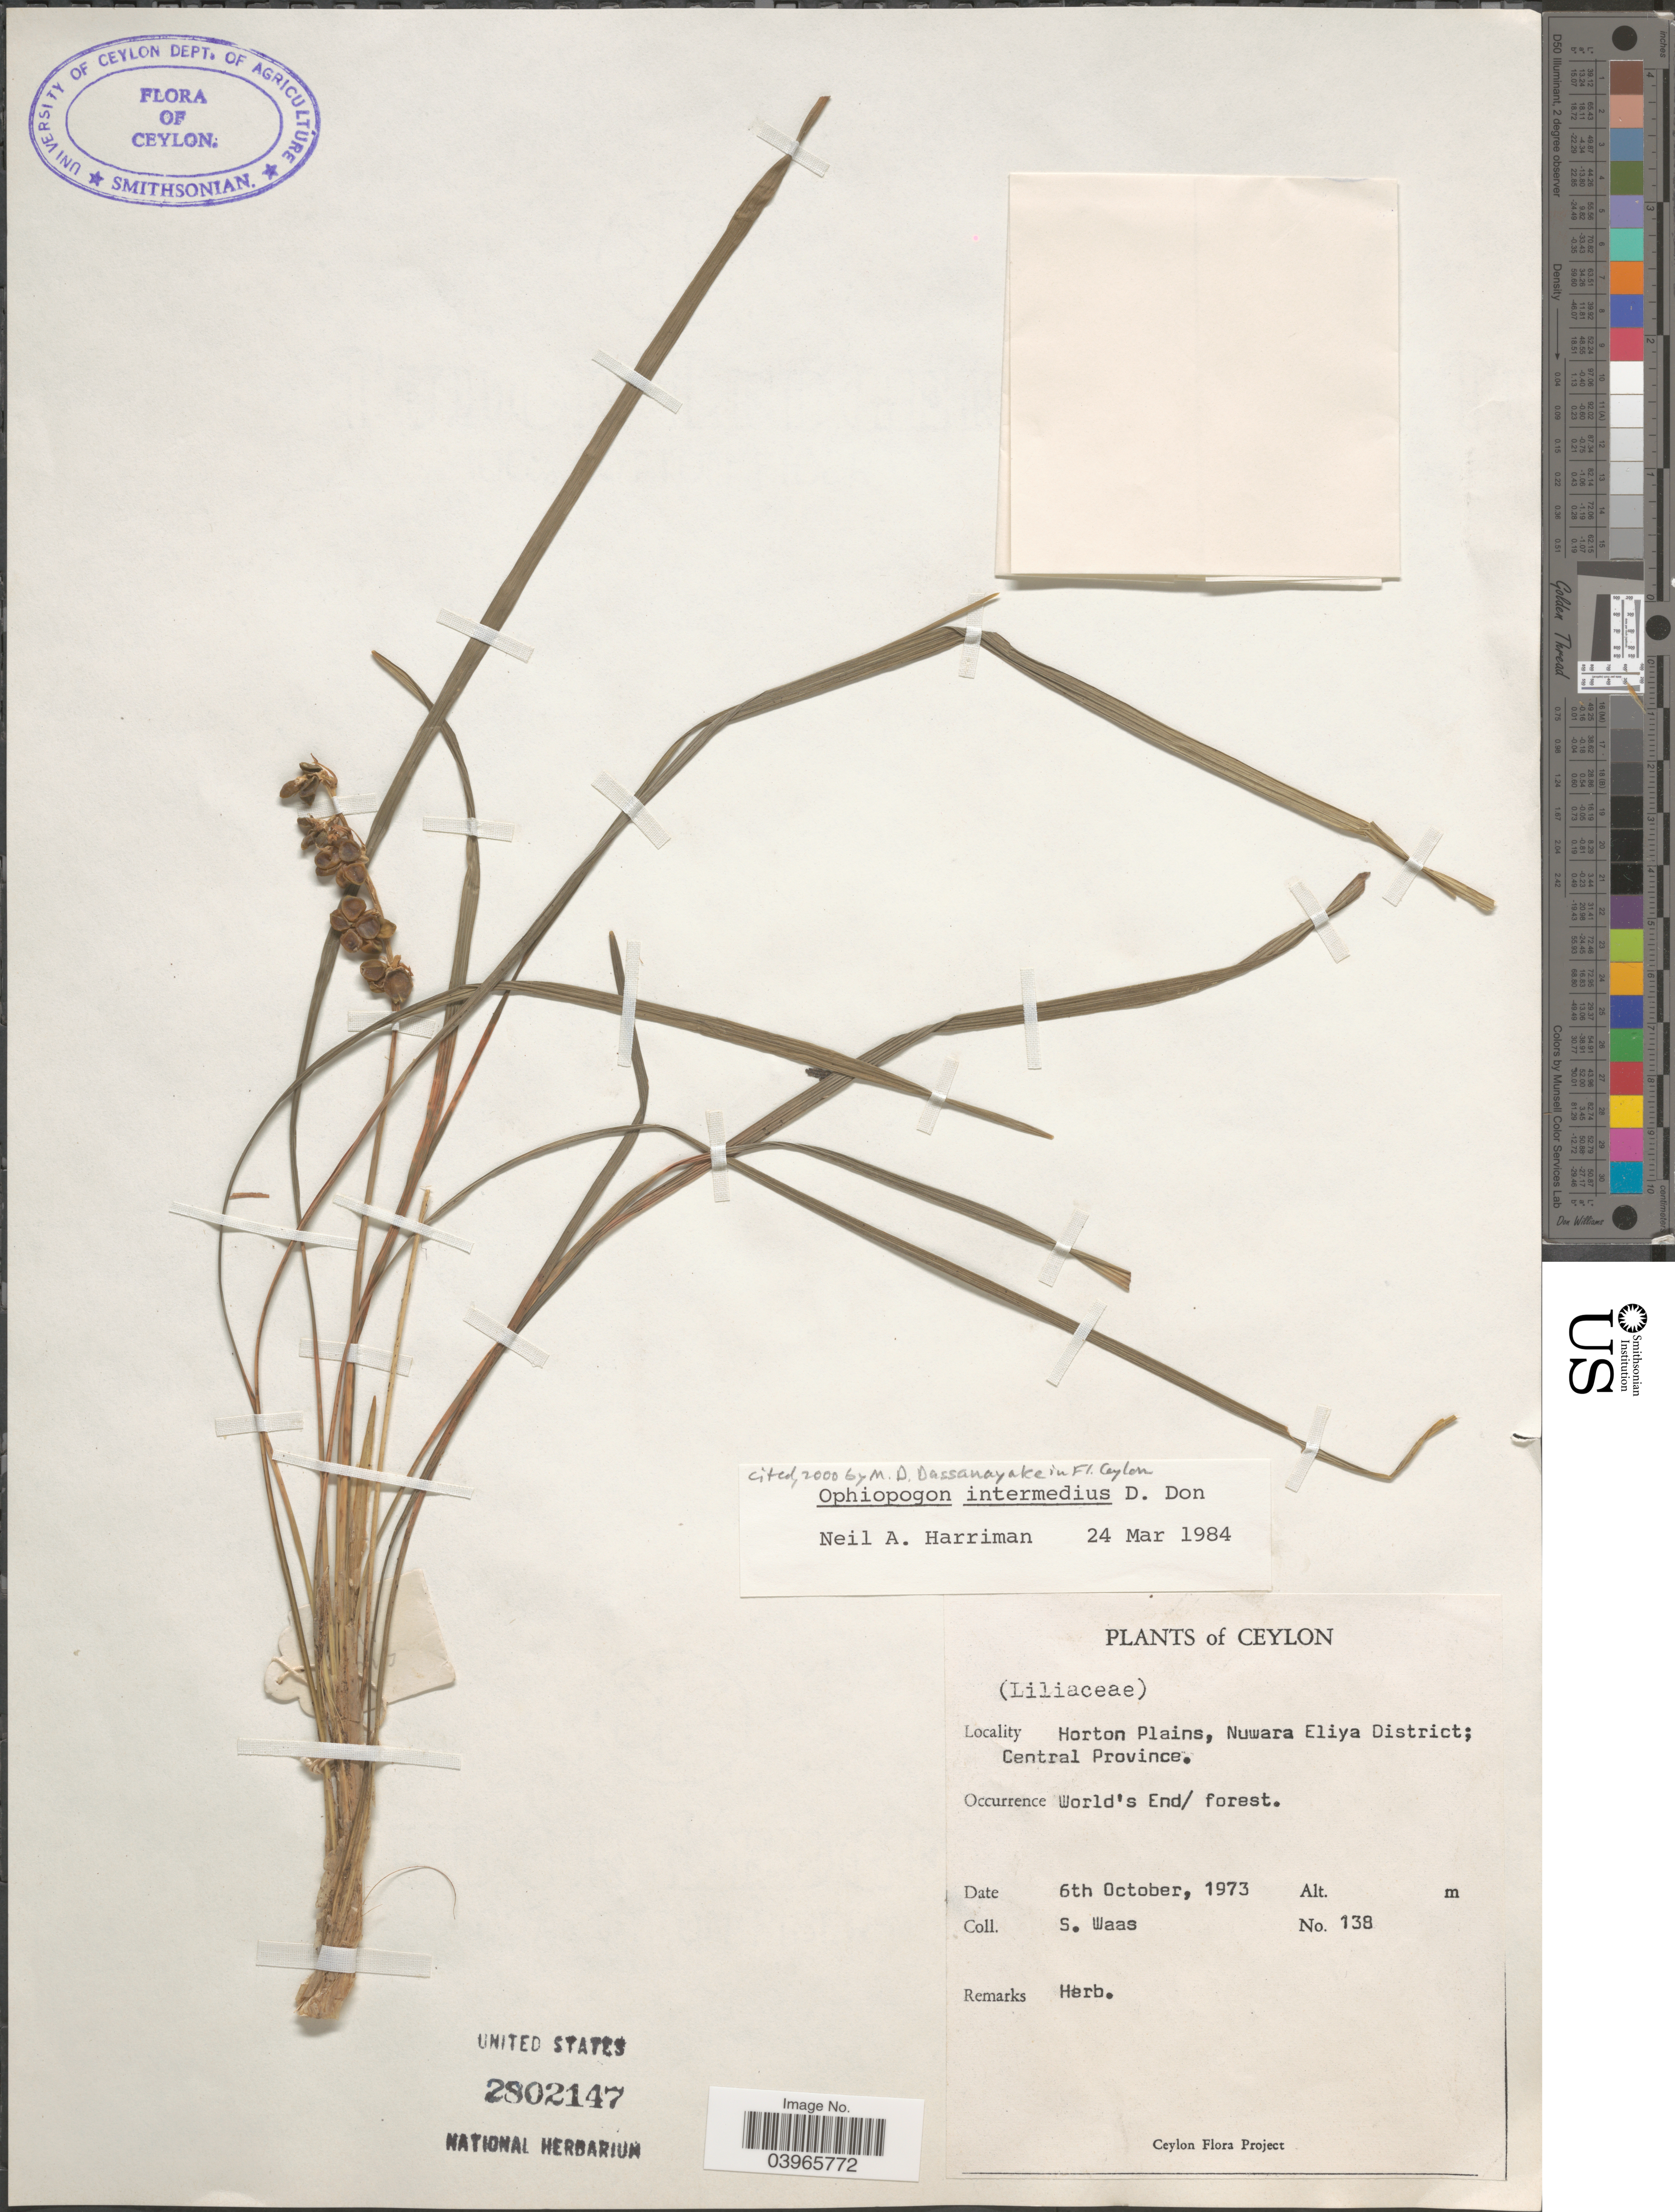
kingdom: Plantae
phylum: Tracheophyta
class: Liliopsida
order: Asparagales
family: Asparagaceae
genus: Ophiopogon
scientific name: Ophiopogon intermedius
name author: D. Don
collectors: S. Waas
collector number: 138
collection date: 1973-10-06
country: Sri Lanka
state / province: Central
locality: Ceylon. Horton Plains, Nuwara Eliya District. World's End/ forest.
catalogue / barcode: US 2802147